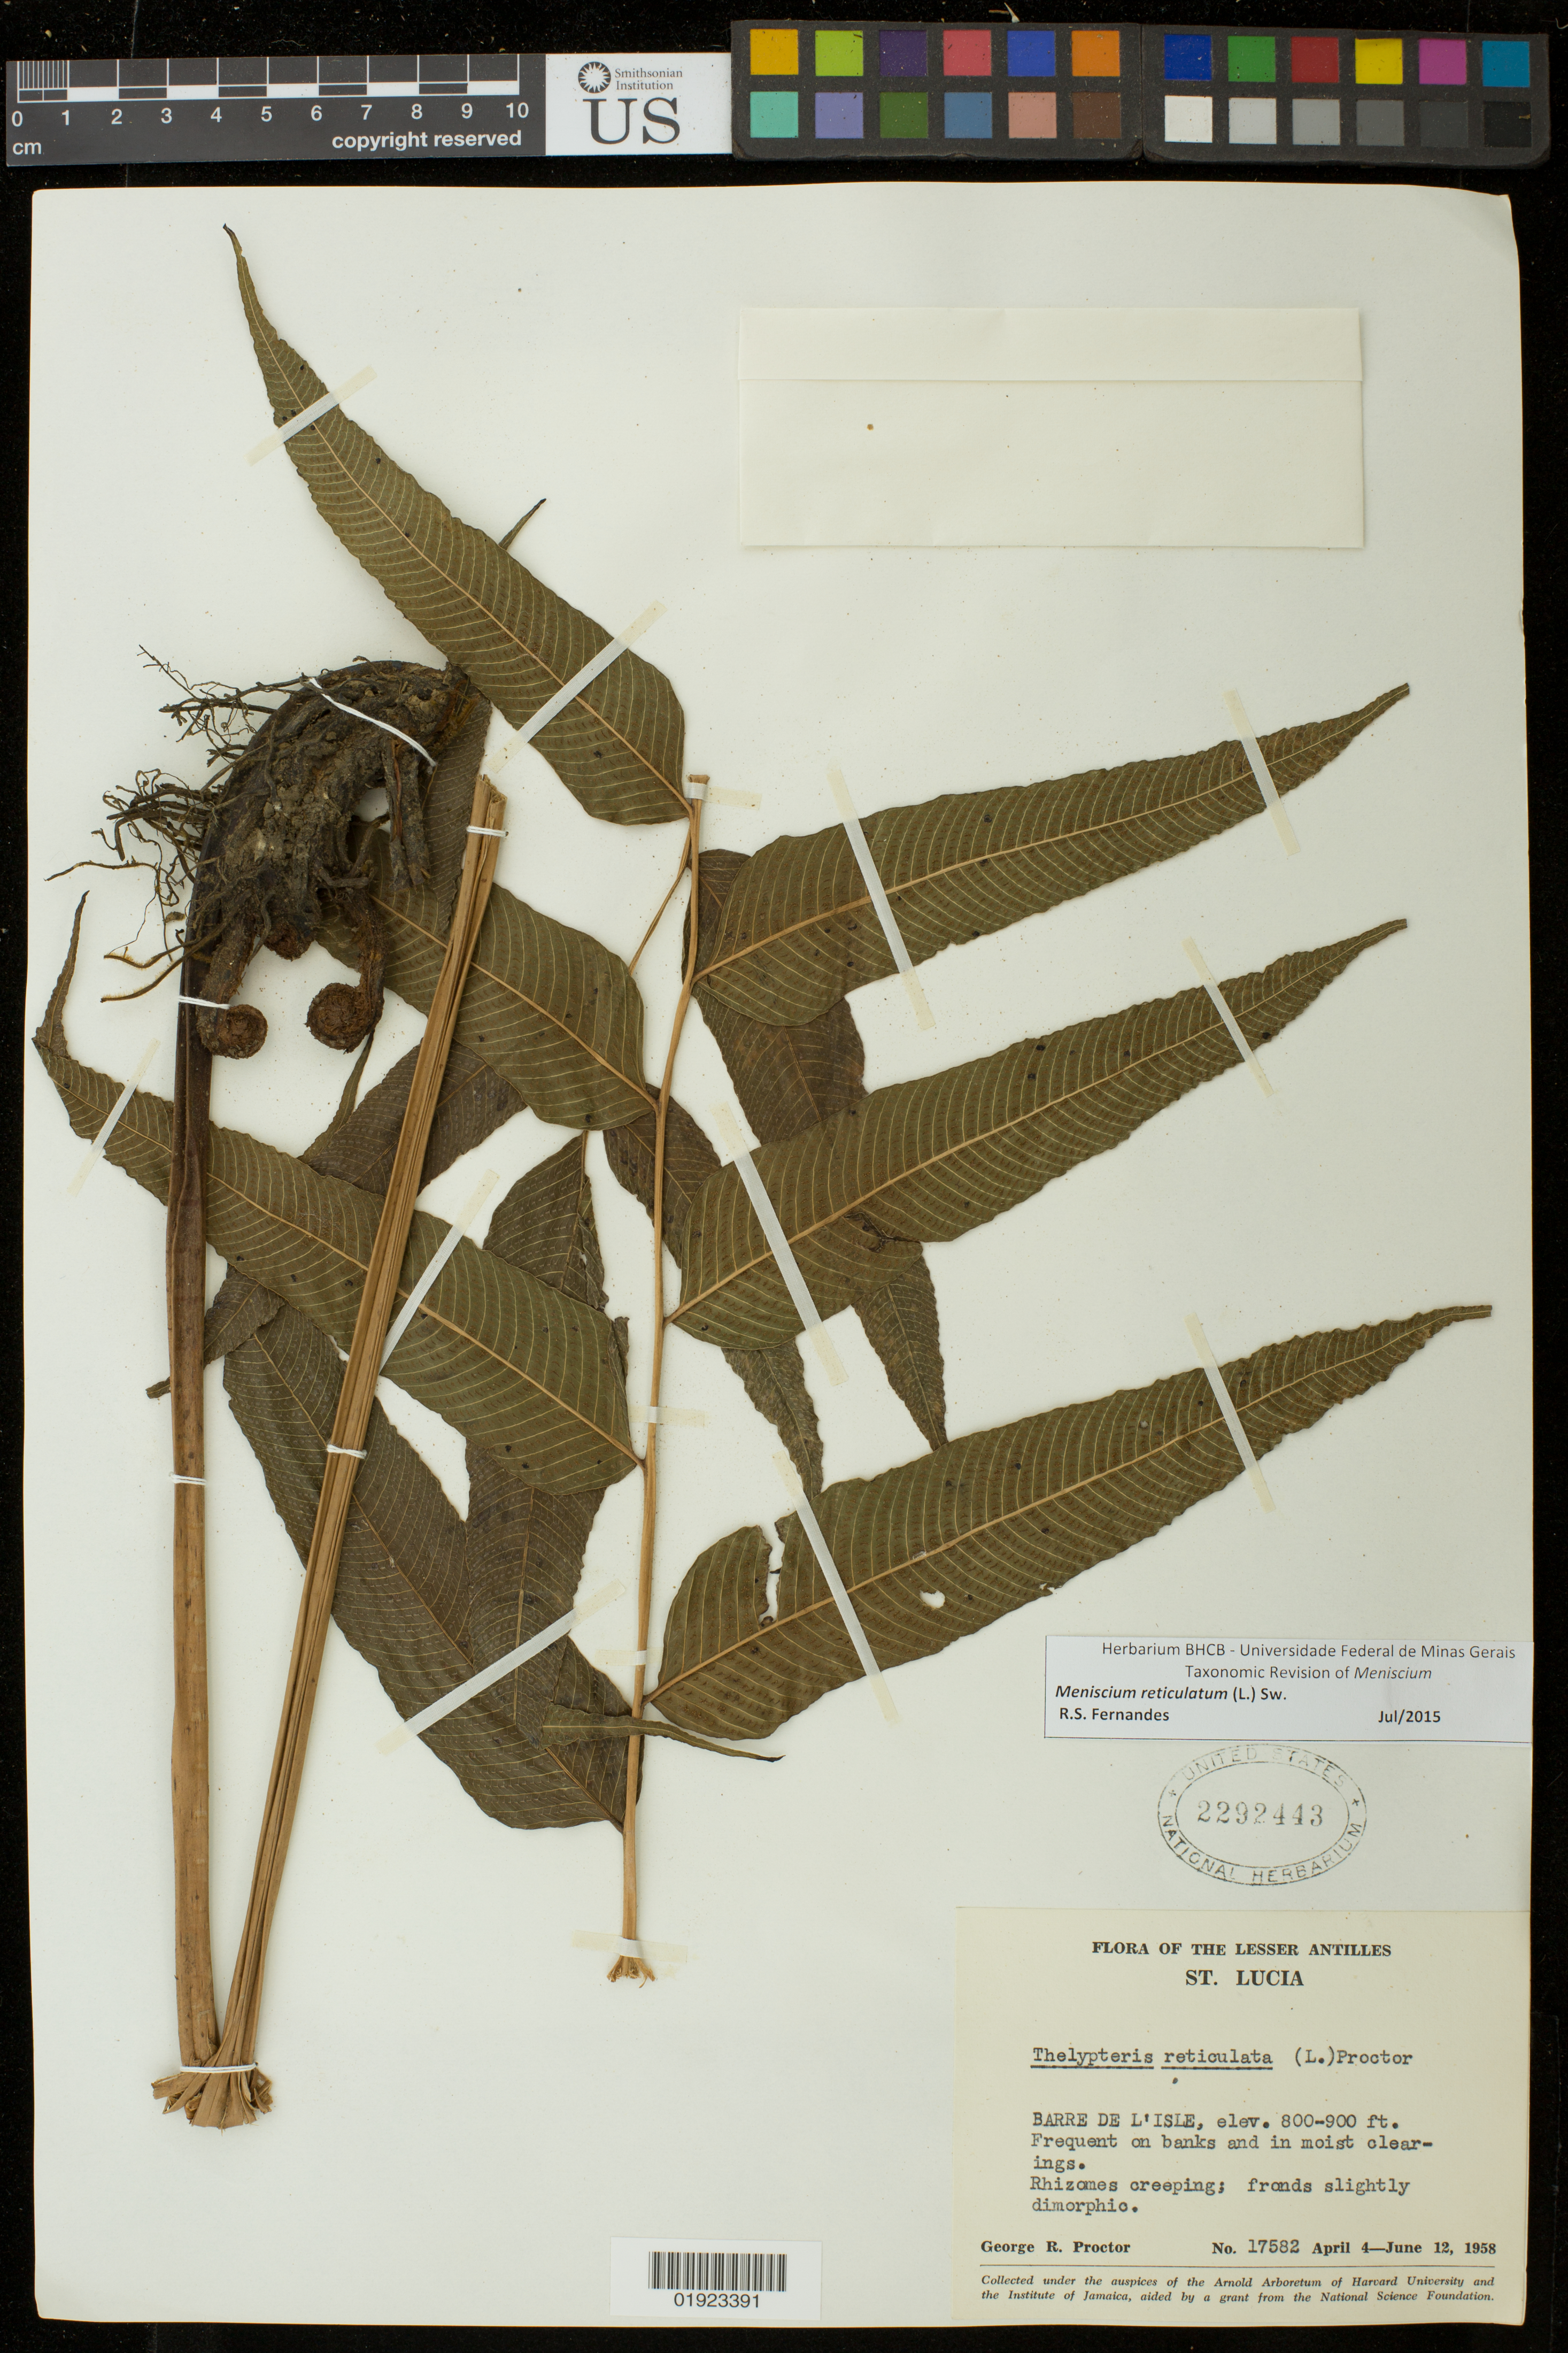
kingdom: Plantae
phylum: Tracheophyta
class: Polypodiopsida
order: Polypodiales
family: Thelypteridaceae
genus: Meniscium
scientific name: Meniscium reticulatum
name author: (L.) Sw.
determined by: Fernandes, R. S.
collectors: G. R. Proctor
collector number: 17582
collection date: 1958-04-04/1958-06-12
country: St. Lucia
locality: Barre de L'Isle.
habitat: Frequent on banks and in moist clearings.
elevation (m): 244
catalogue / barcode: US 2292443